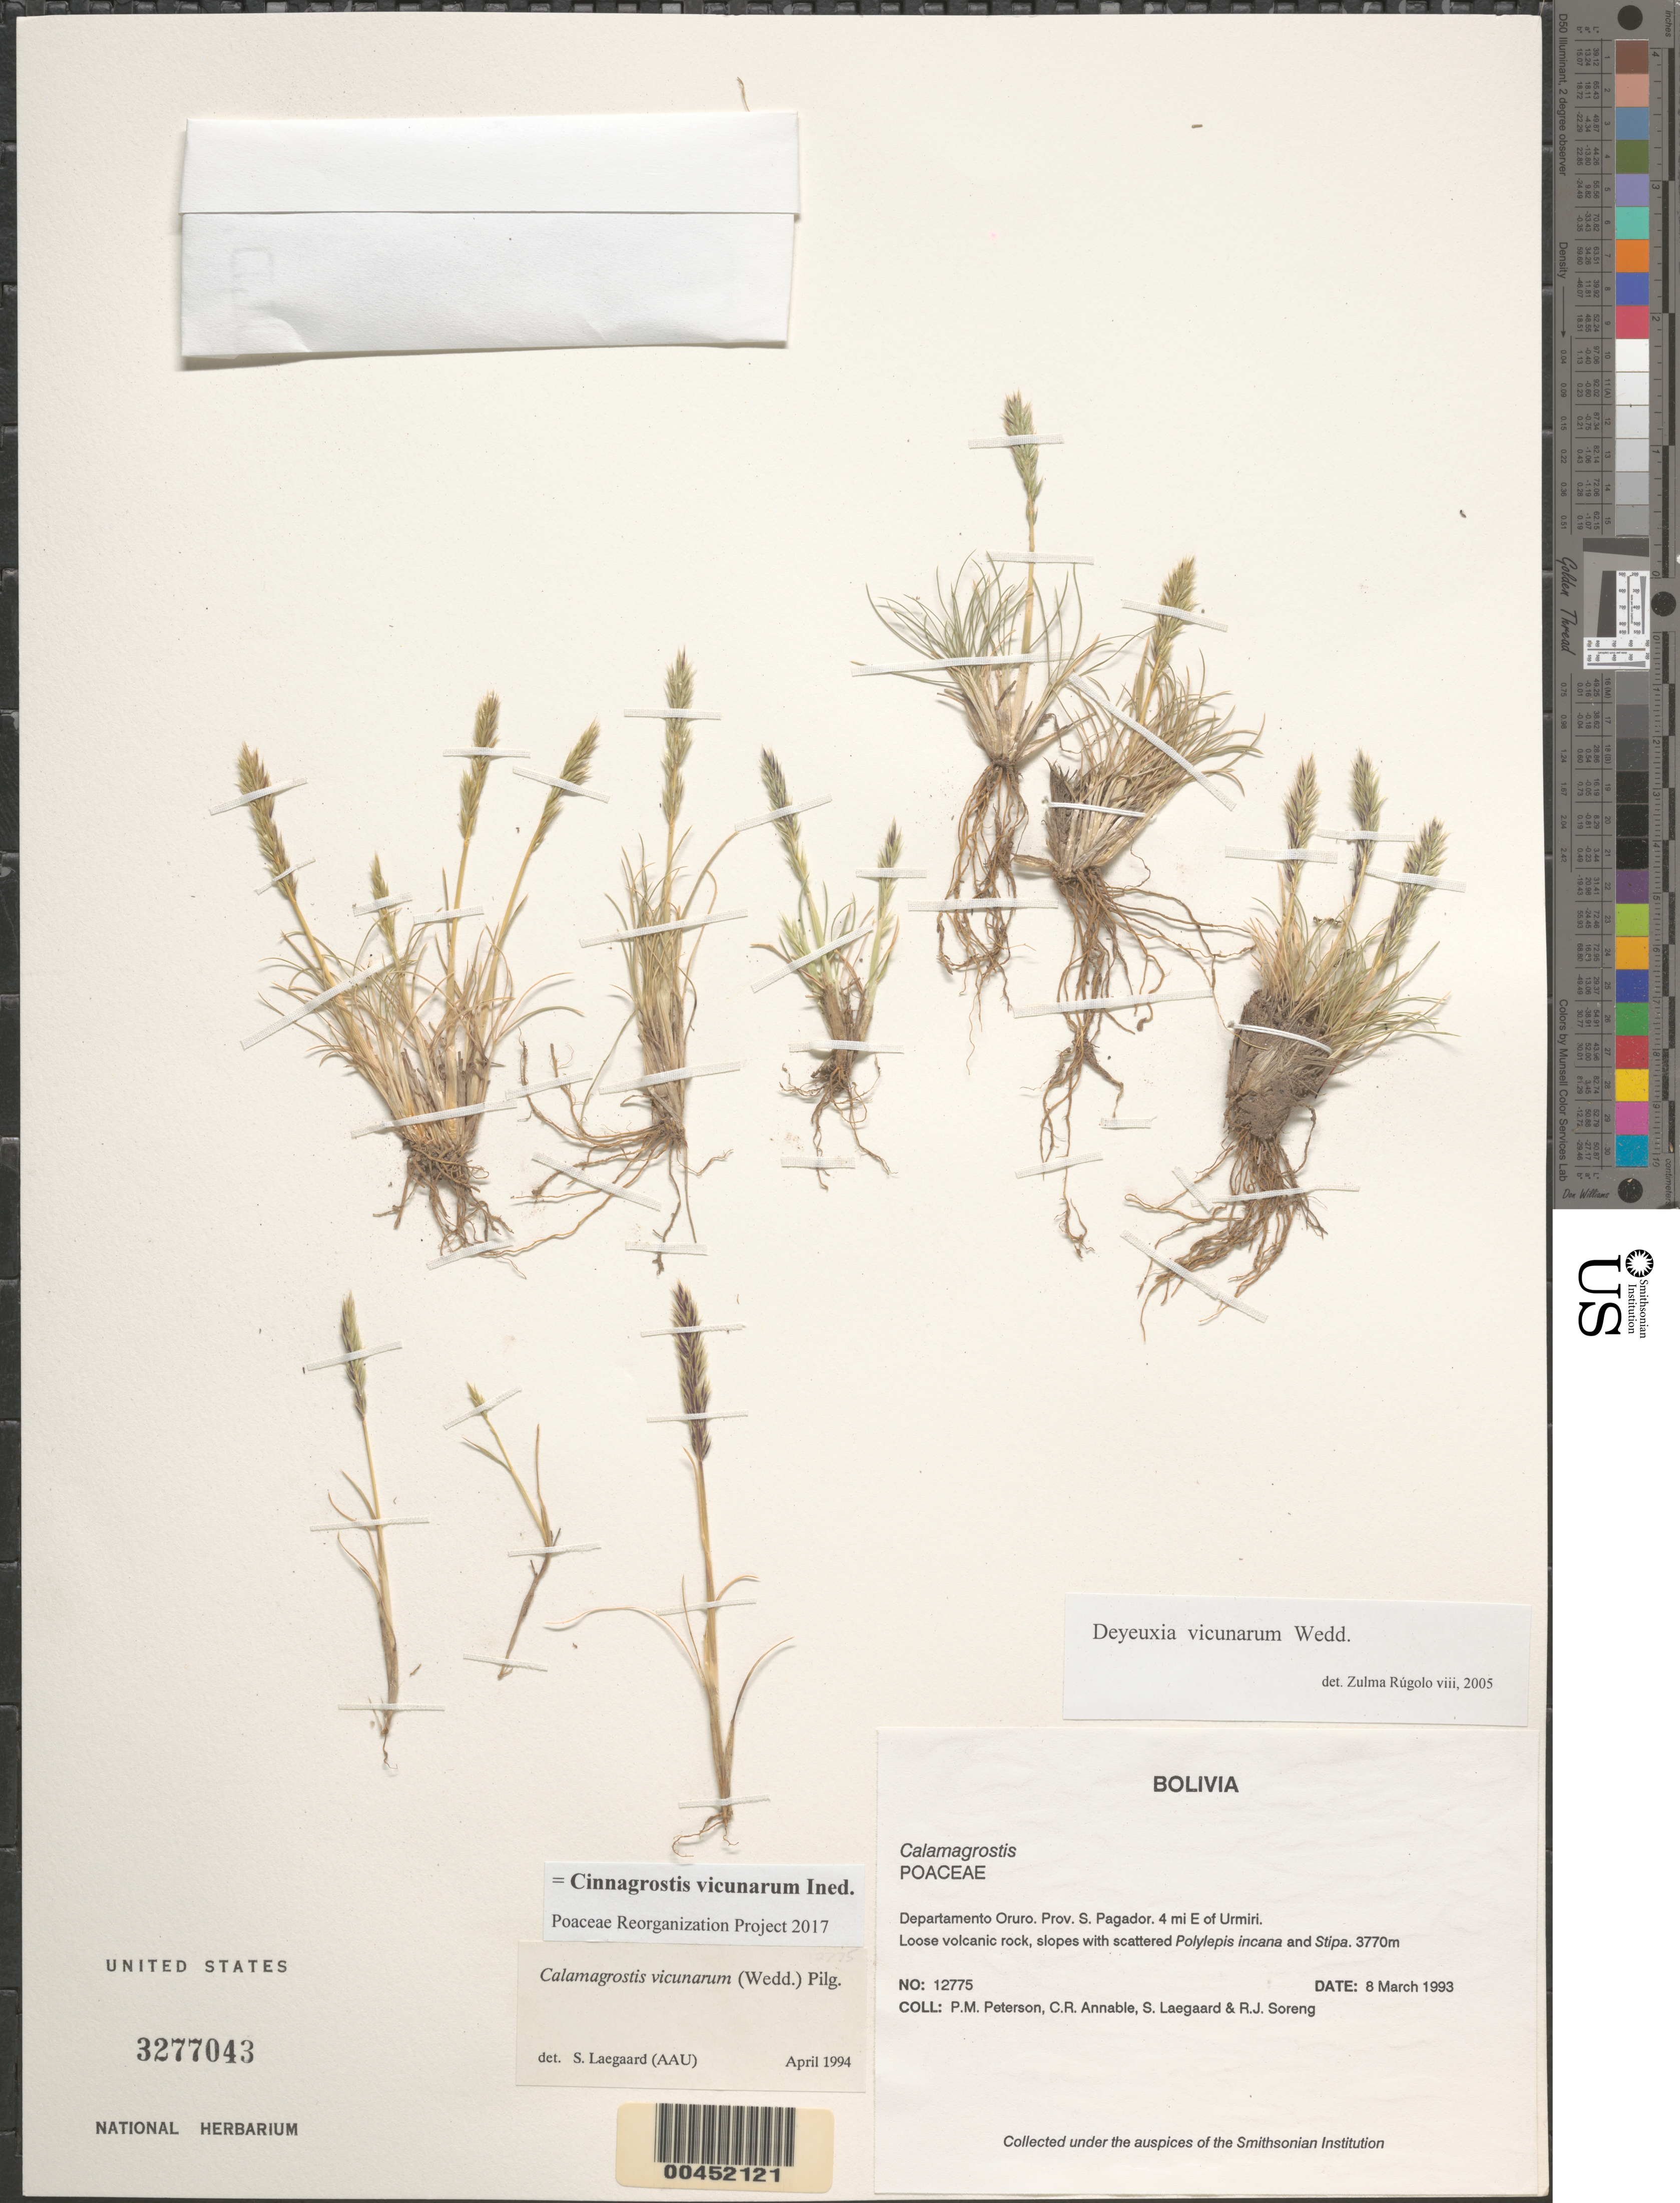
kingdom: Plantae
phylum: Tracheophyta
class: Liliopsida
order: Poales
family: Poaceae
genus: Cinnagrostis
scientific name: Cinnagrostis vicunarum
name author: (Wedd.) P.M. Peterson et al.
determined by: Poaceae Reorganization Project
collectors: P. M. Peterson, C. R. Annable, S. Lægaard & R. J. Soreng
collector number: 12775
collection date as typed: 08 Mar 1993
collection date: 1993-03-08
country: Bolivia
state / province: Oruro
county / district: Sebastián Pagador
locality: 4 mi E of Urmiri.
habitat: Loose volcanic rock, slopes with scattered Polylepis incana and Stipa.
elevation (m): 3770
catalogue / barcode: US 3277043